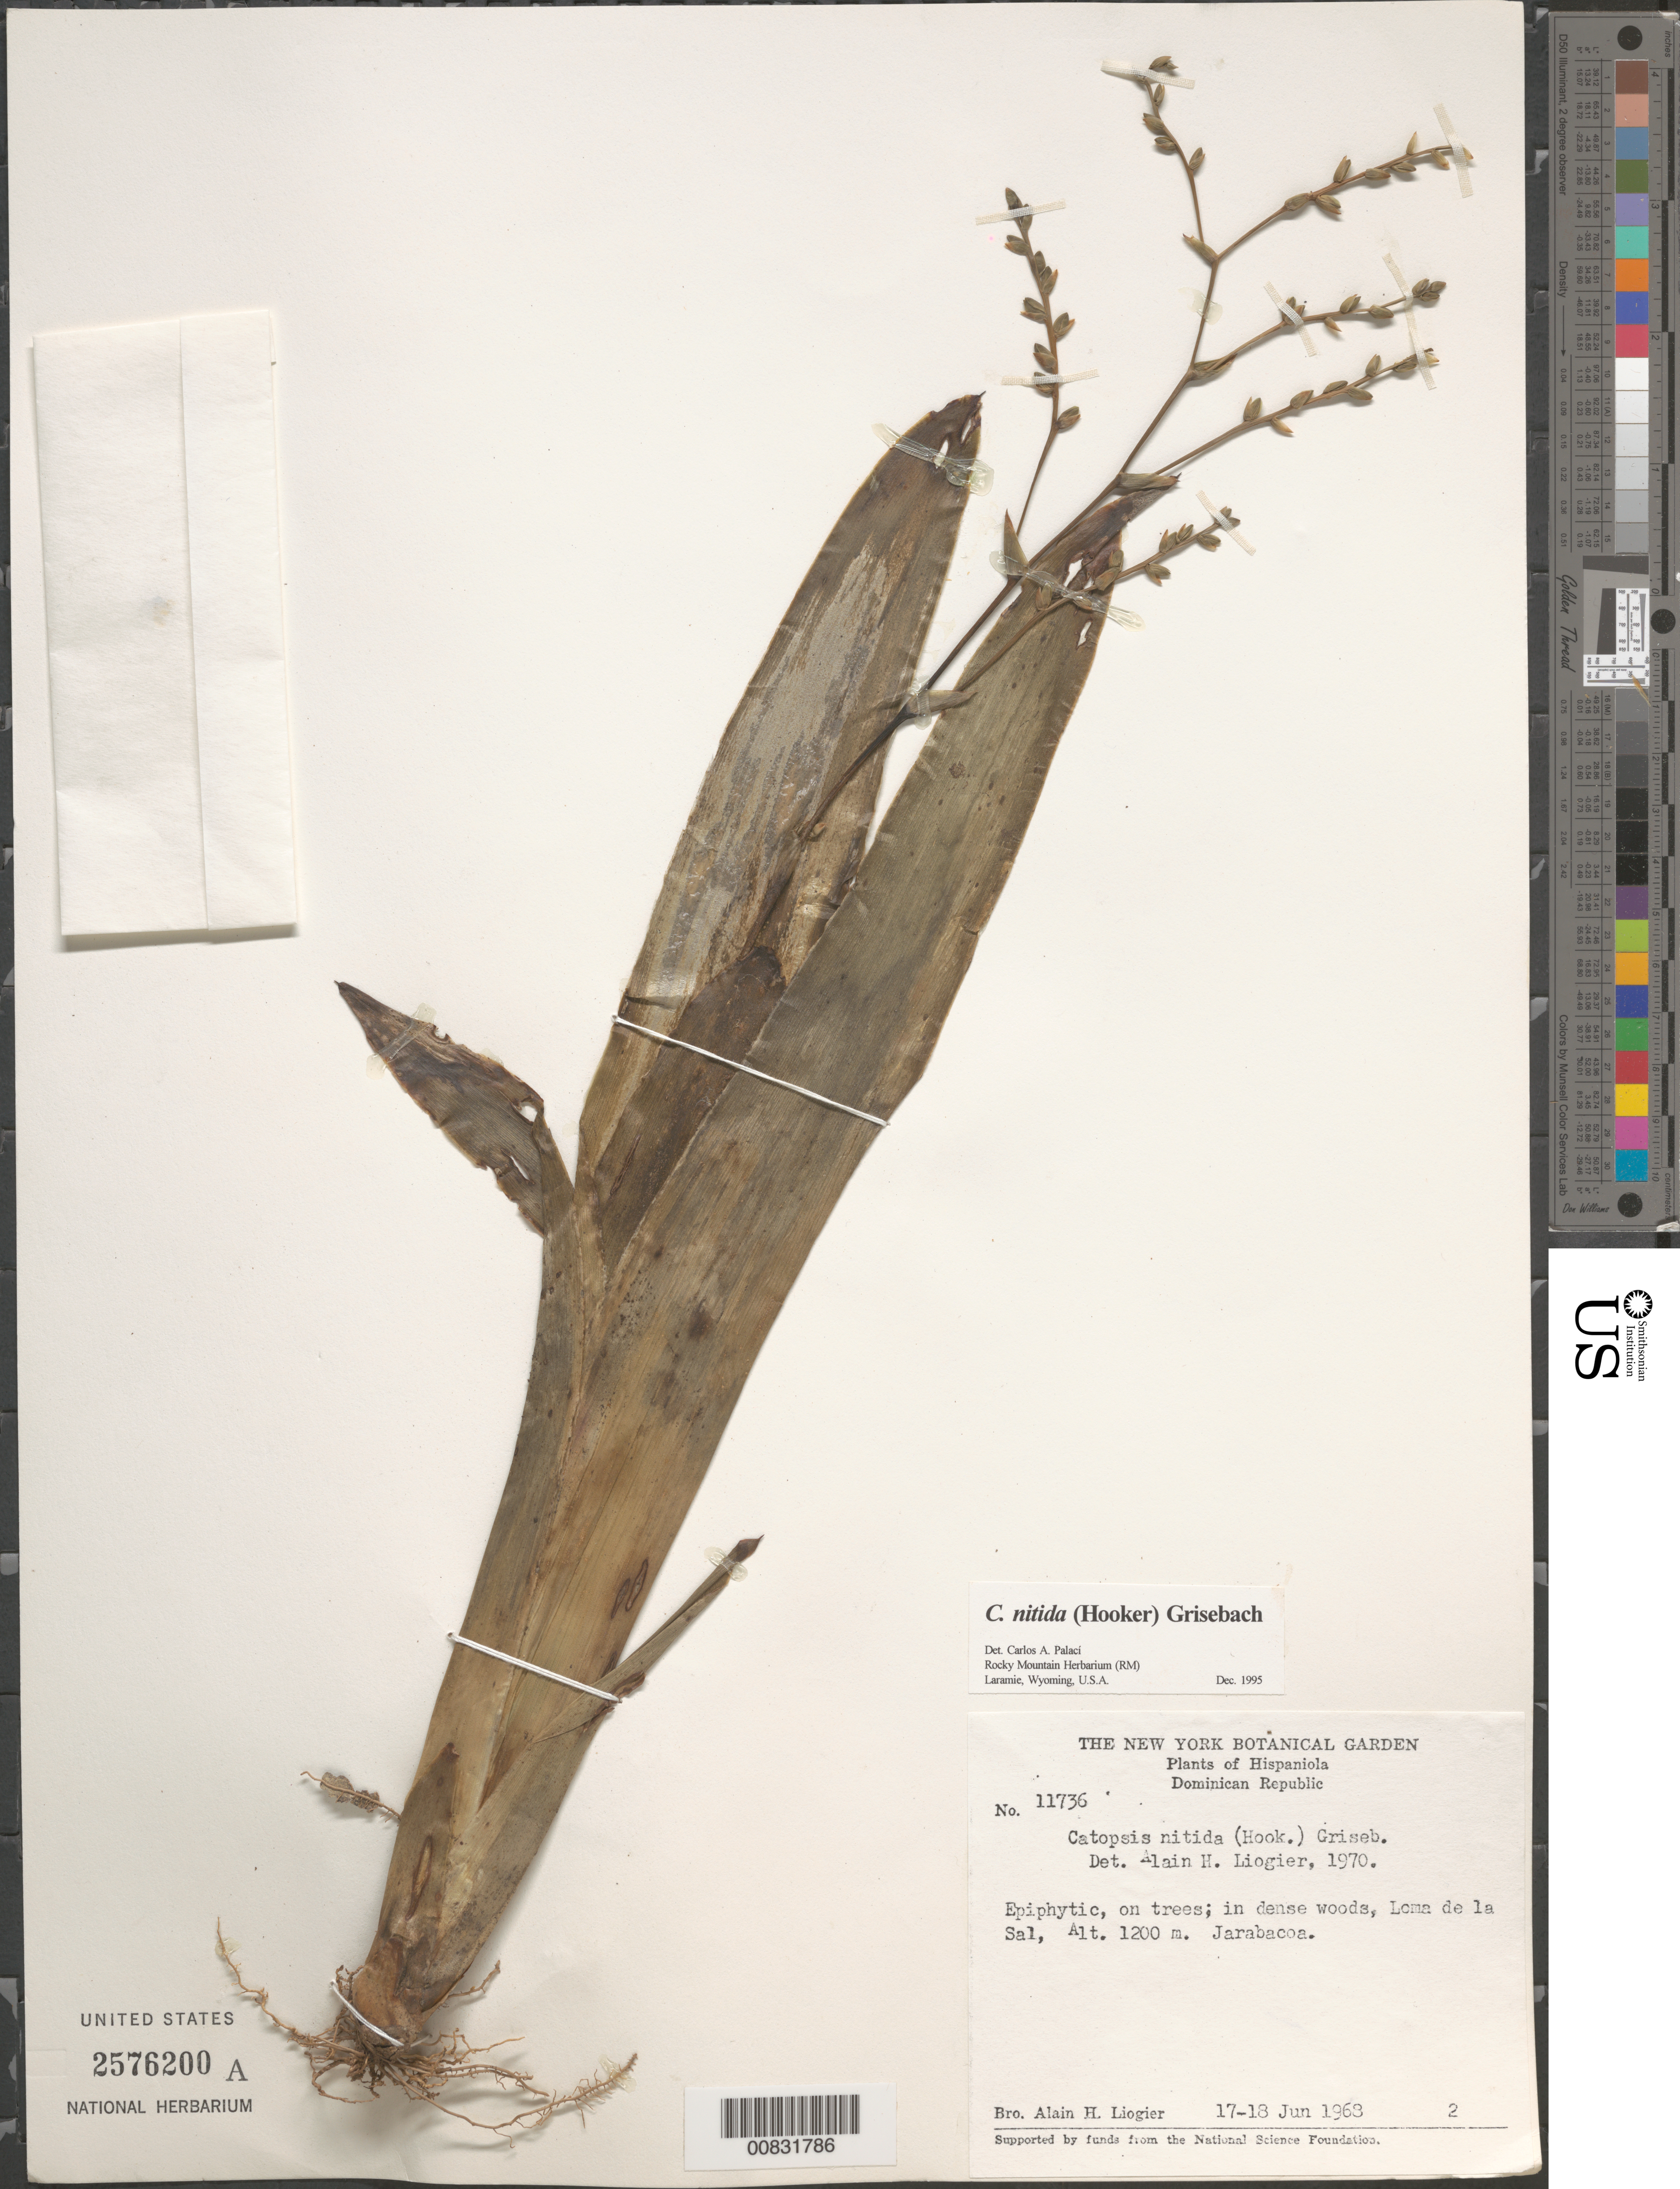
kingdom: Plantae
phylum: Tracheophyta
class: Liliopsida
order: Poales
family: Bromeliaceae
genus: Catopsis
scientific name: Catopsis nitida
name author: (Hook.) Griseb.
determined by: Palací, C. A., (RM), University of Wyoming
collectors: A. H. Liogier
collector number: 11736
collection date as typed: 17 Jun 1968 to 18 Jun 1968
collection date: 1968-06-17/1968-06-18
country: Dominican Republic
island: Hispaniola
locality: Loma de la Sal, Jarabacoa.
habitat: On trees; in dense woods.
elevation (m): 1200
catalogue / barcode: US 2576200A